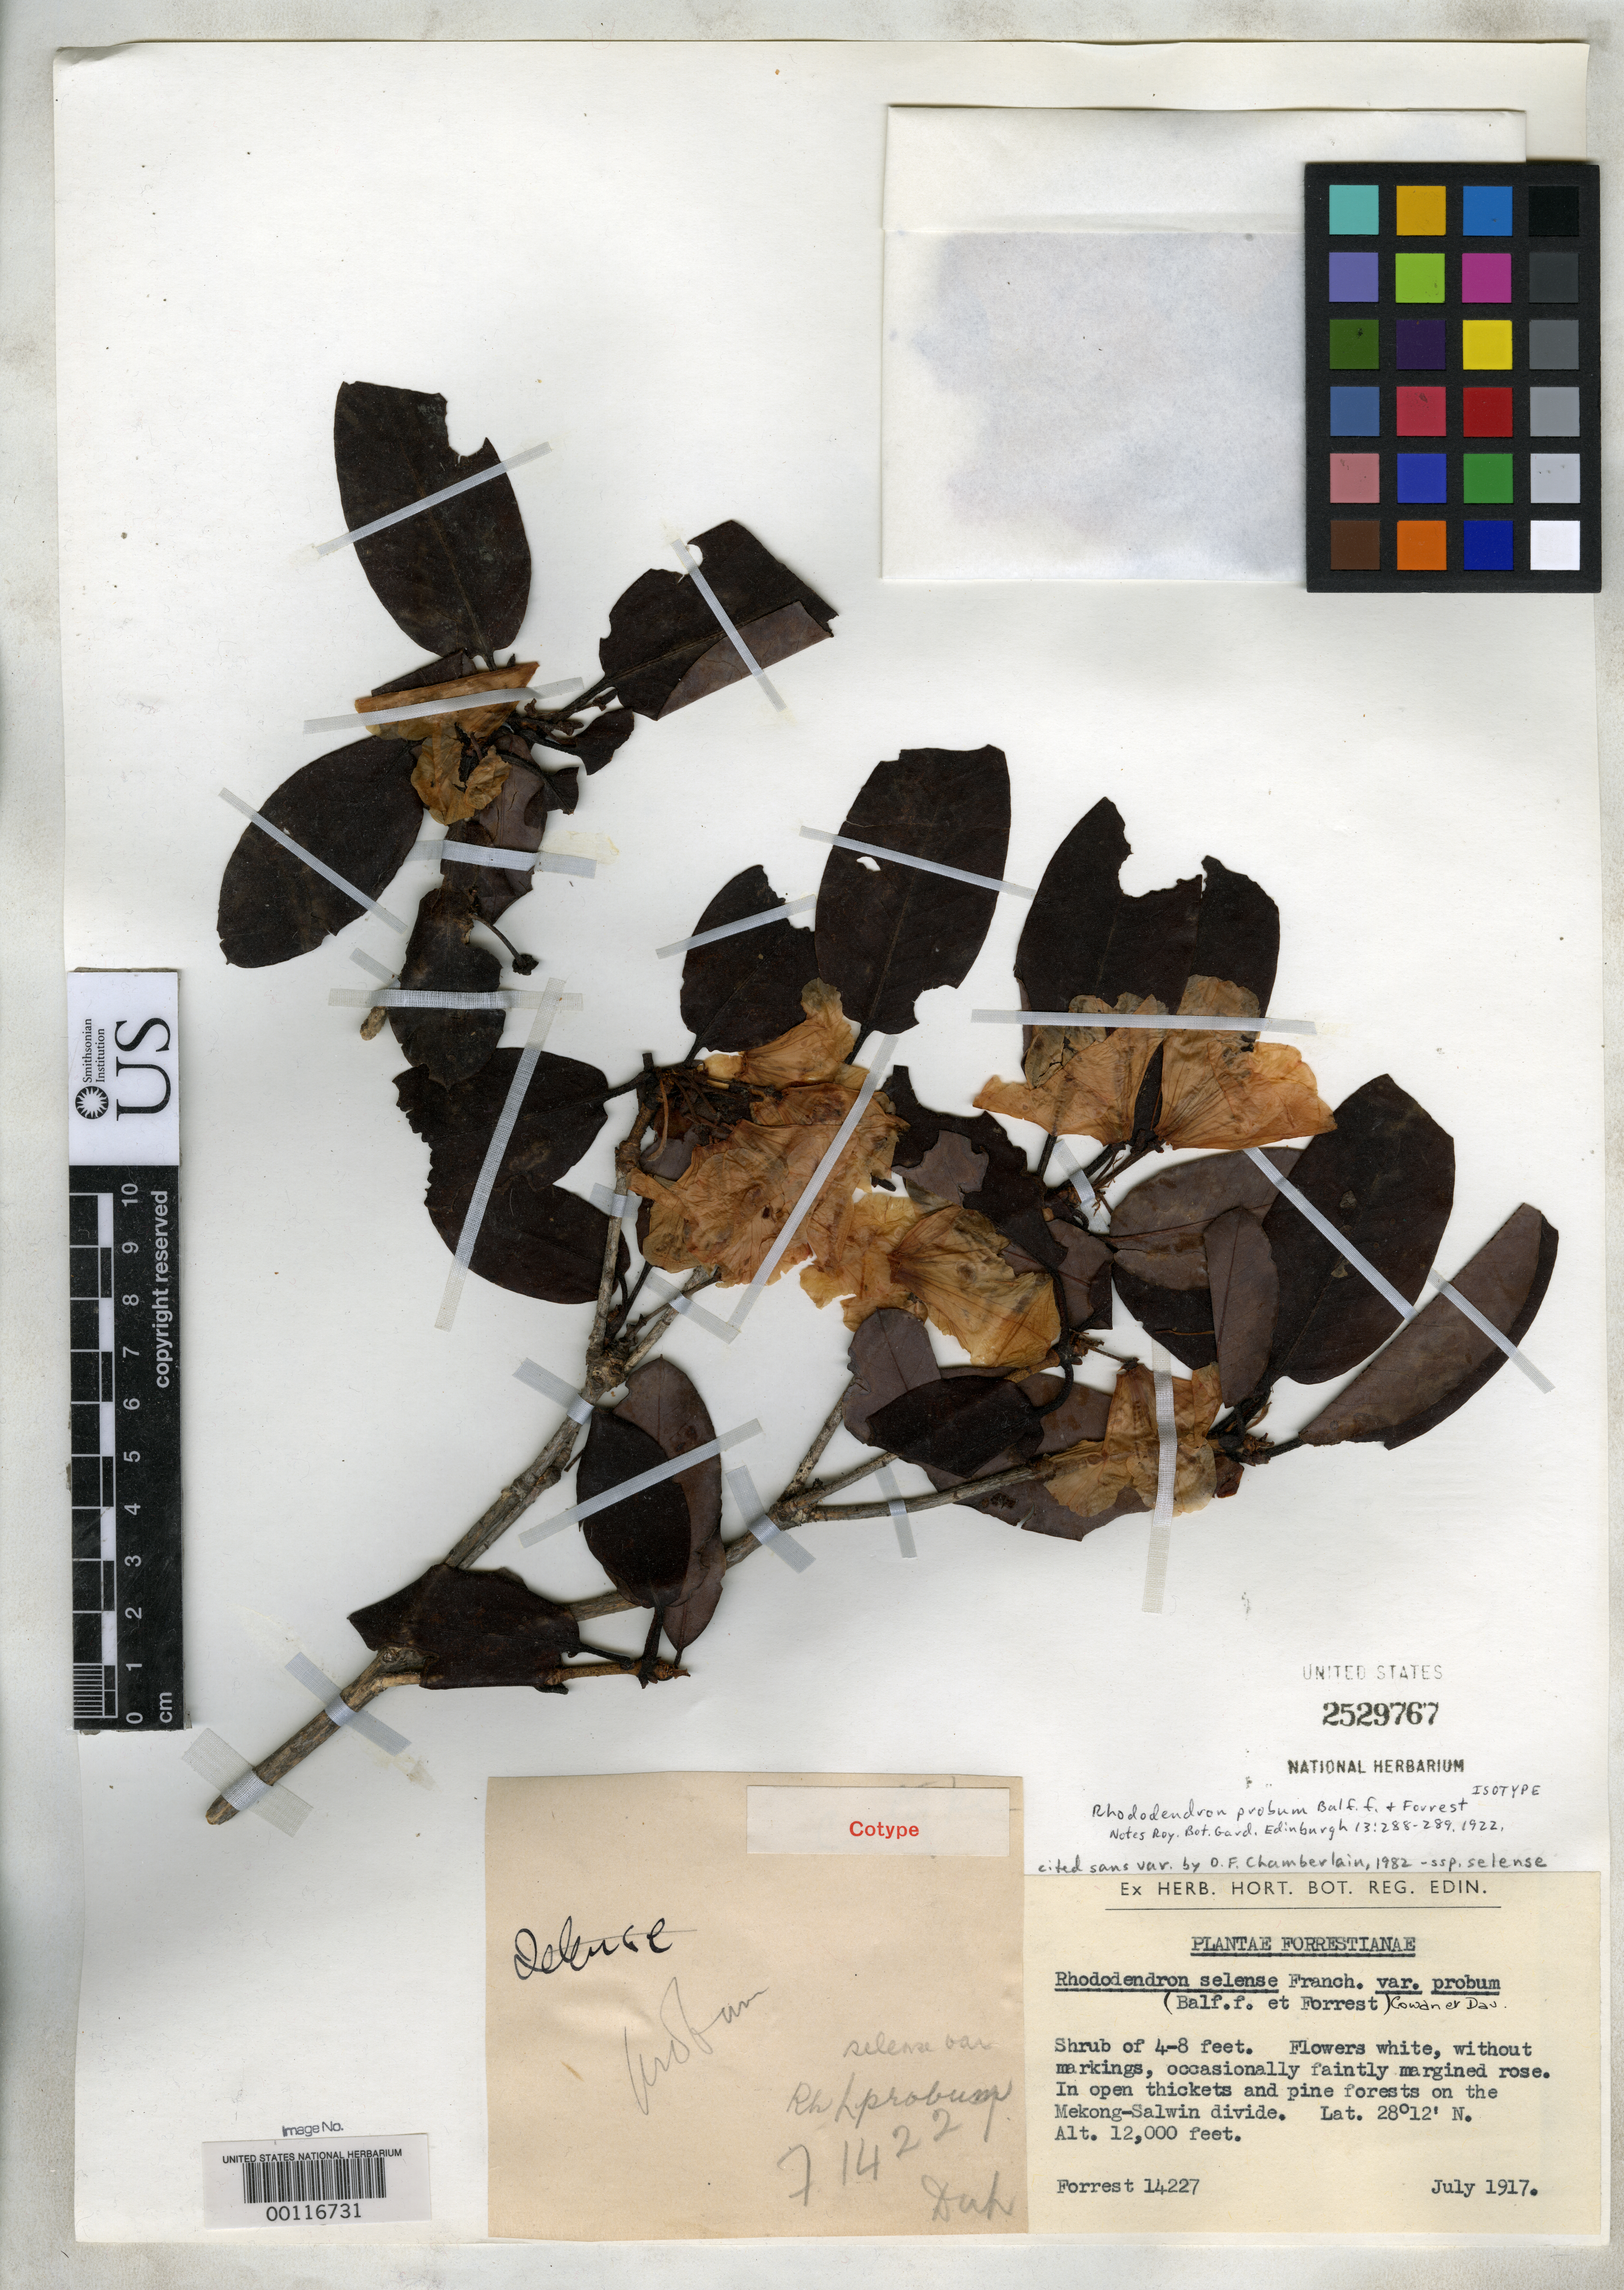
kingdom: Plantae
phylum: Tracheophyta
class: Magnoliopsida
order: Ericales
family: Ericaceae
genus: Rhododendron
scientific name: Rhododendron probum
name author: Balf. f. & Forrest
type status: Isotype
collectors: G. Forrest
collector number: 14227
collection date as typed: Jul 1917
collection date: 1917-07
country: China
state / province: Yunnan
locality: Mekong-Salwin Divide; alt. 12,000 ft.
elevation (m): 3658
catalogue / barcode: US 2529767